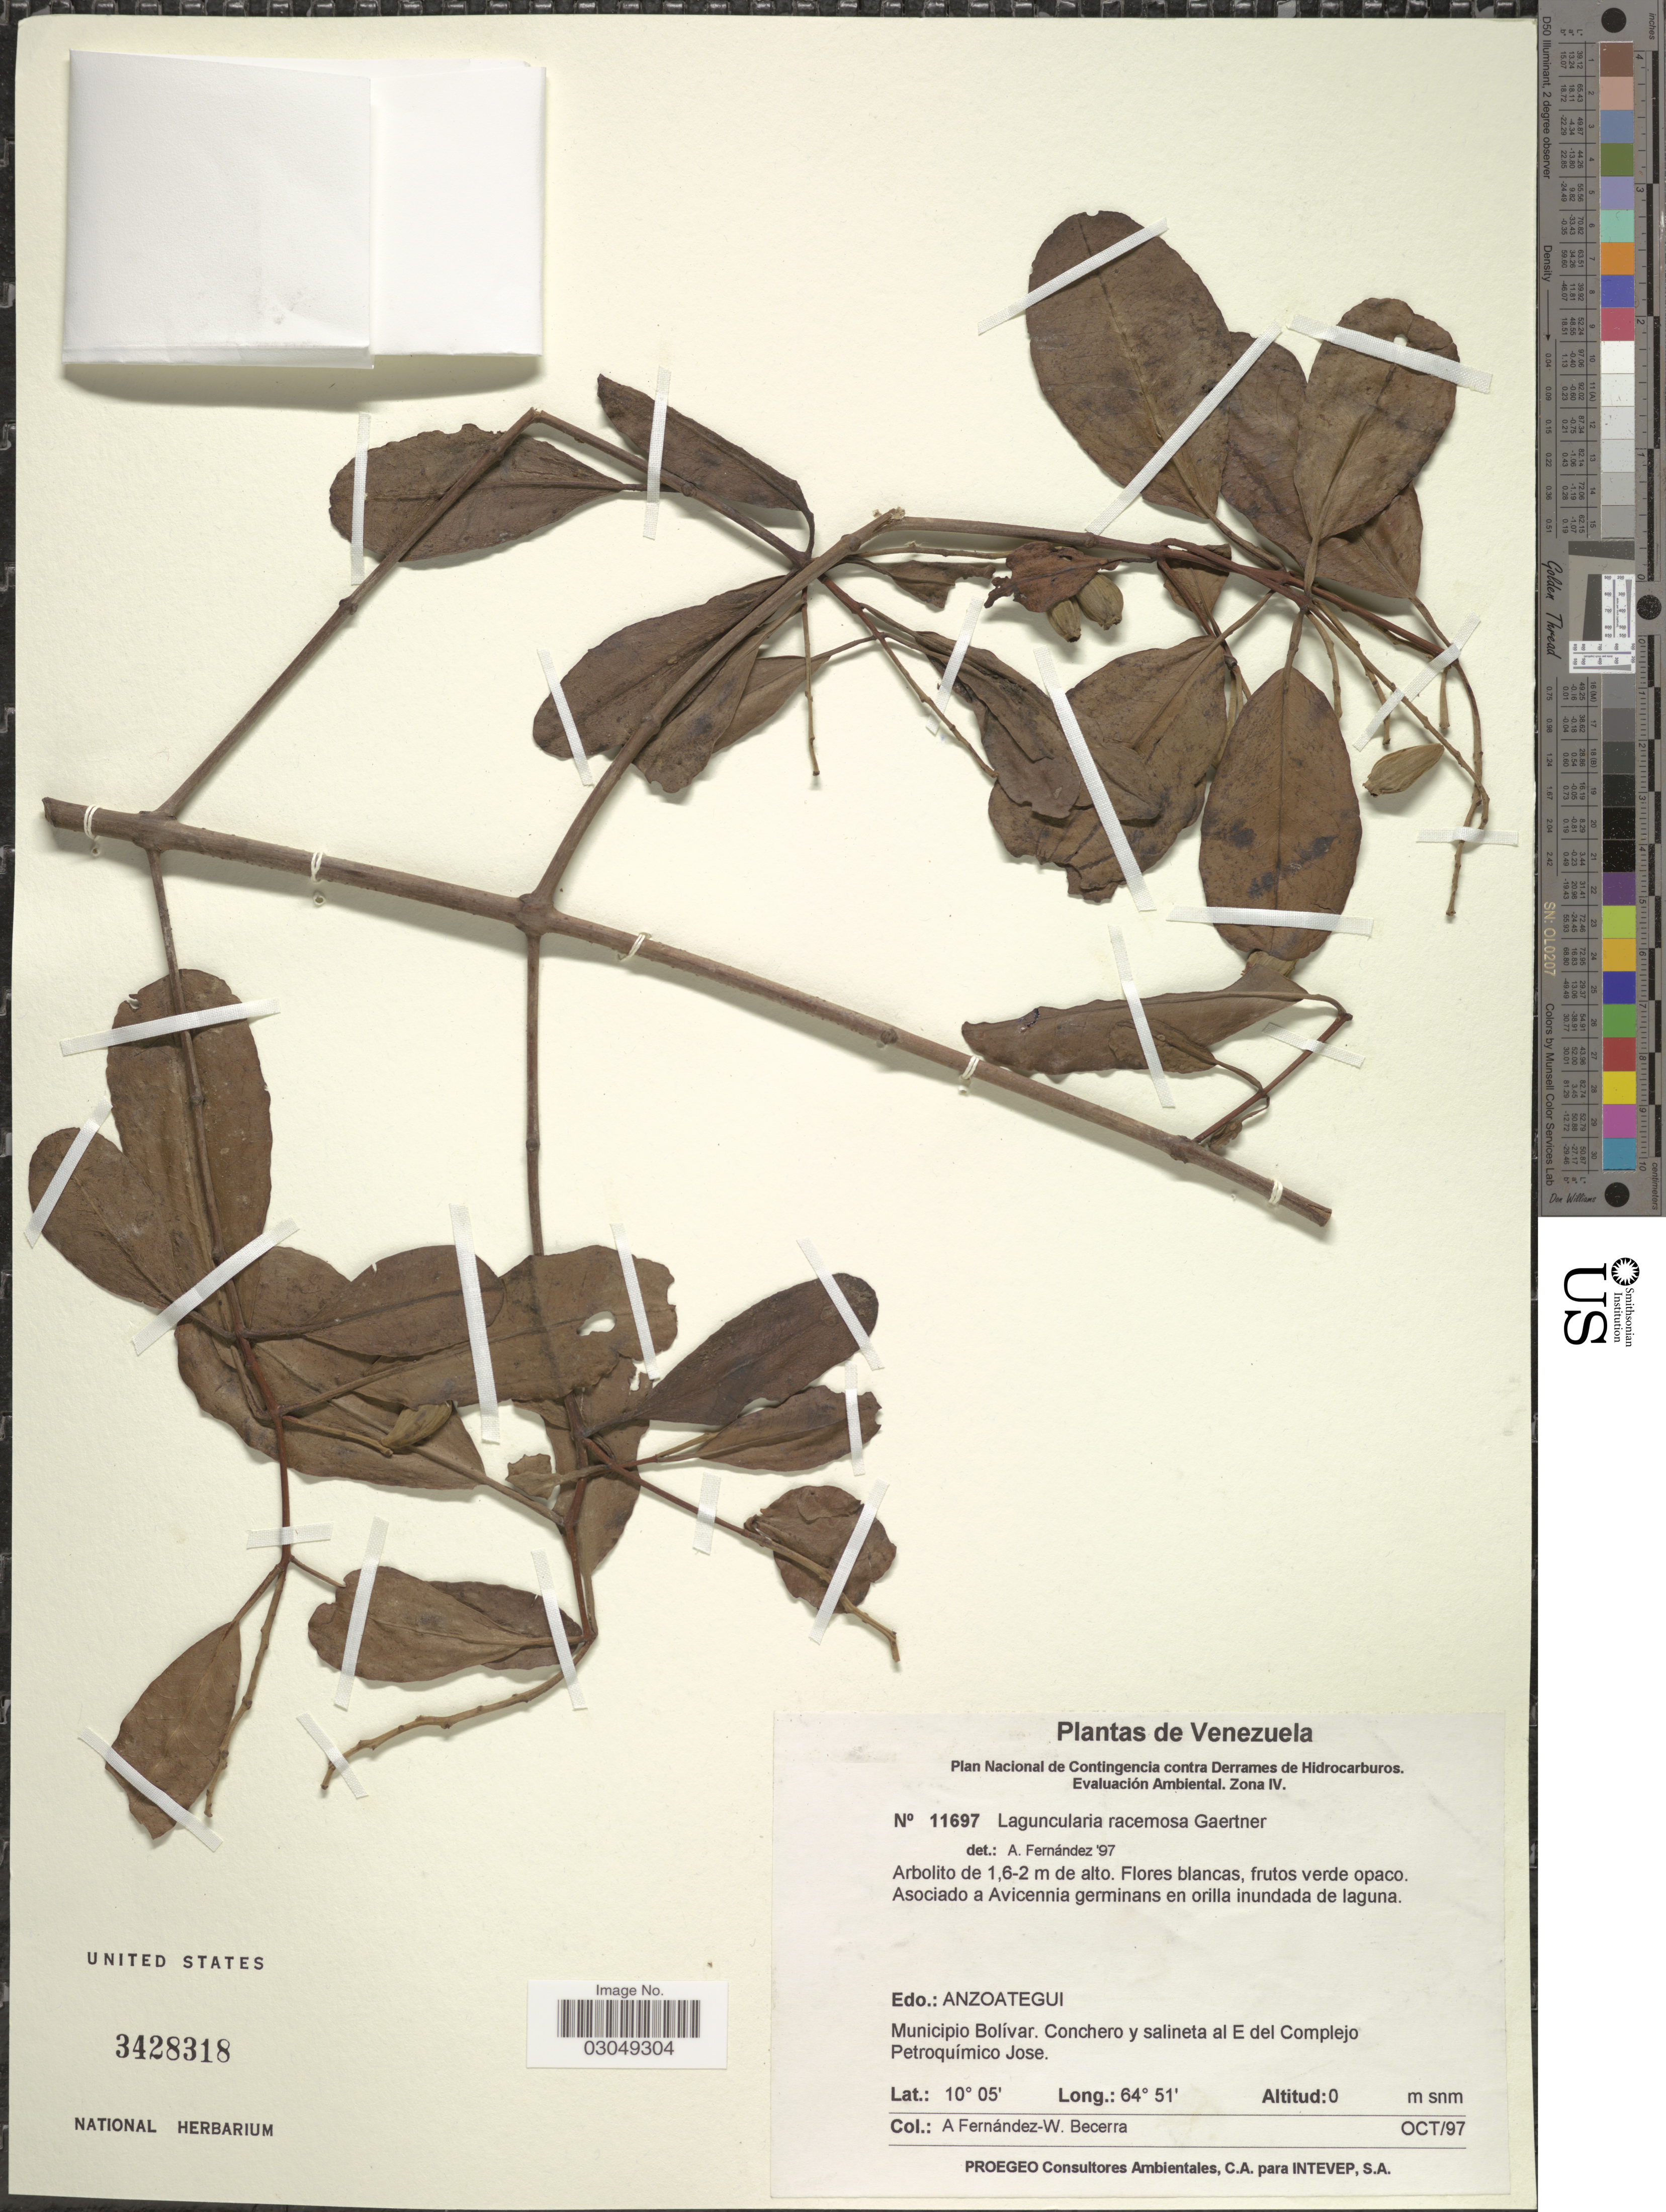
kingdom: Plantae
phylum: Tracheophyta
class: Magnoliopsida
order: Myrtales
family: Combretaceae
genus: Laguncularia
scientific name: Laguncularia racemosa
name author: (L.) C.F. Gaertn.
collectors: Á. Fernández & W. Becerra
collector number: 11697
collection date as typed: Transcribed d/m/y: /10/97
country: Venezuela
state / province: Anzoategui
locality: Municipio Bolívar. Conchero y salineta al E del Complejo Petroquímico Jose.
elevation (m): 0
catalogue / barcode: US 3428318